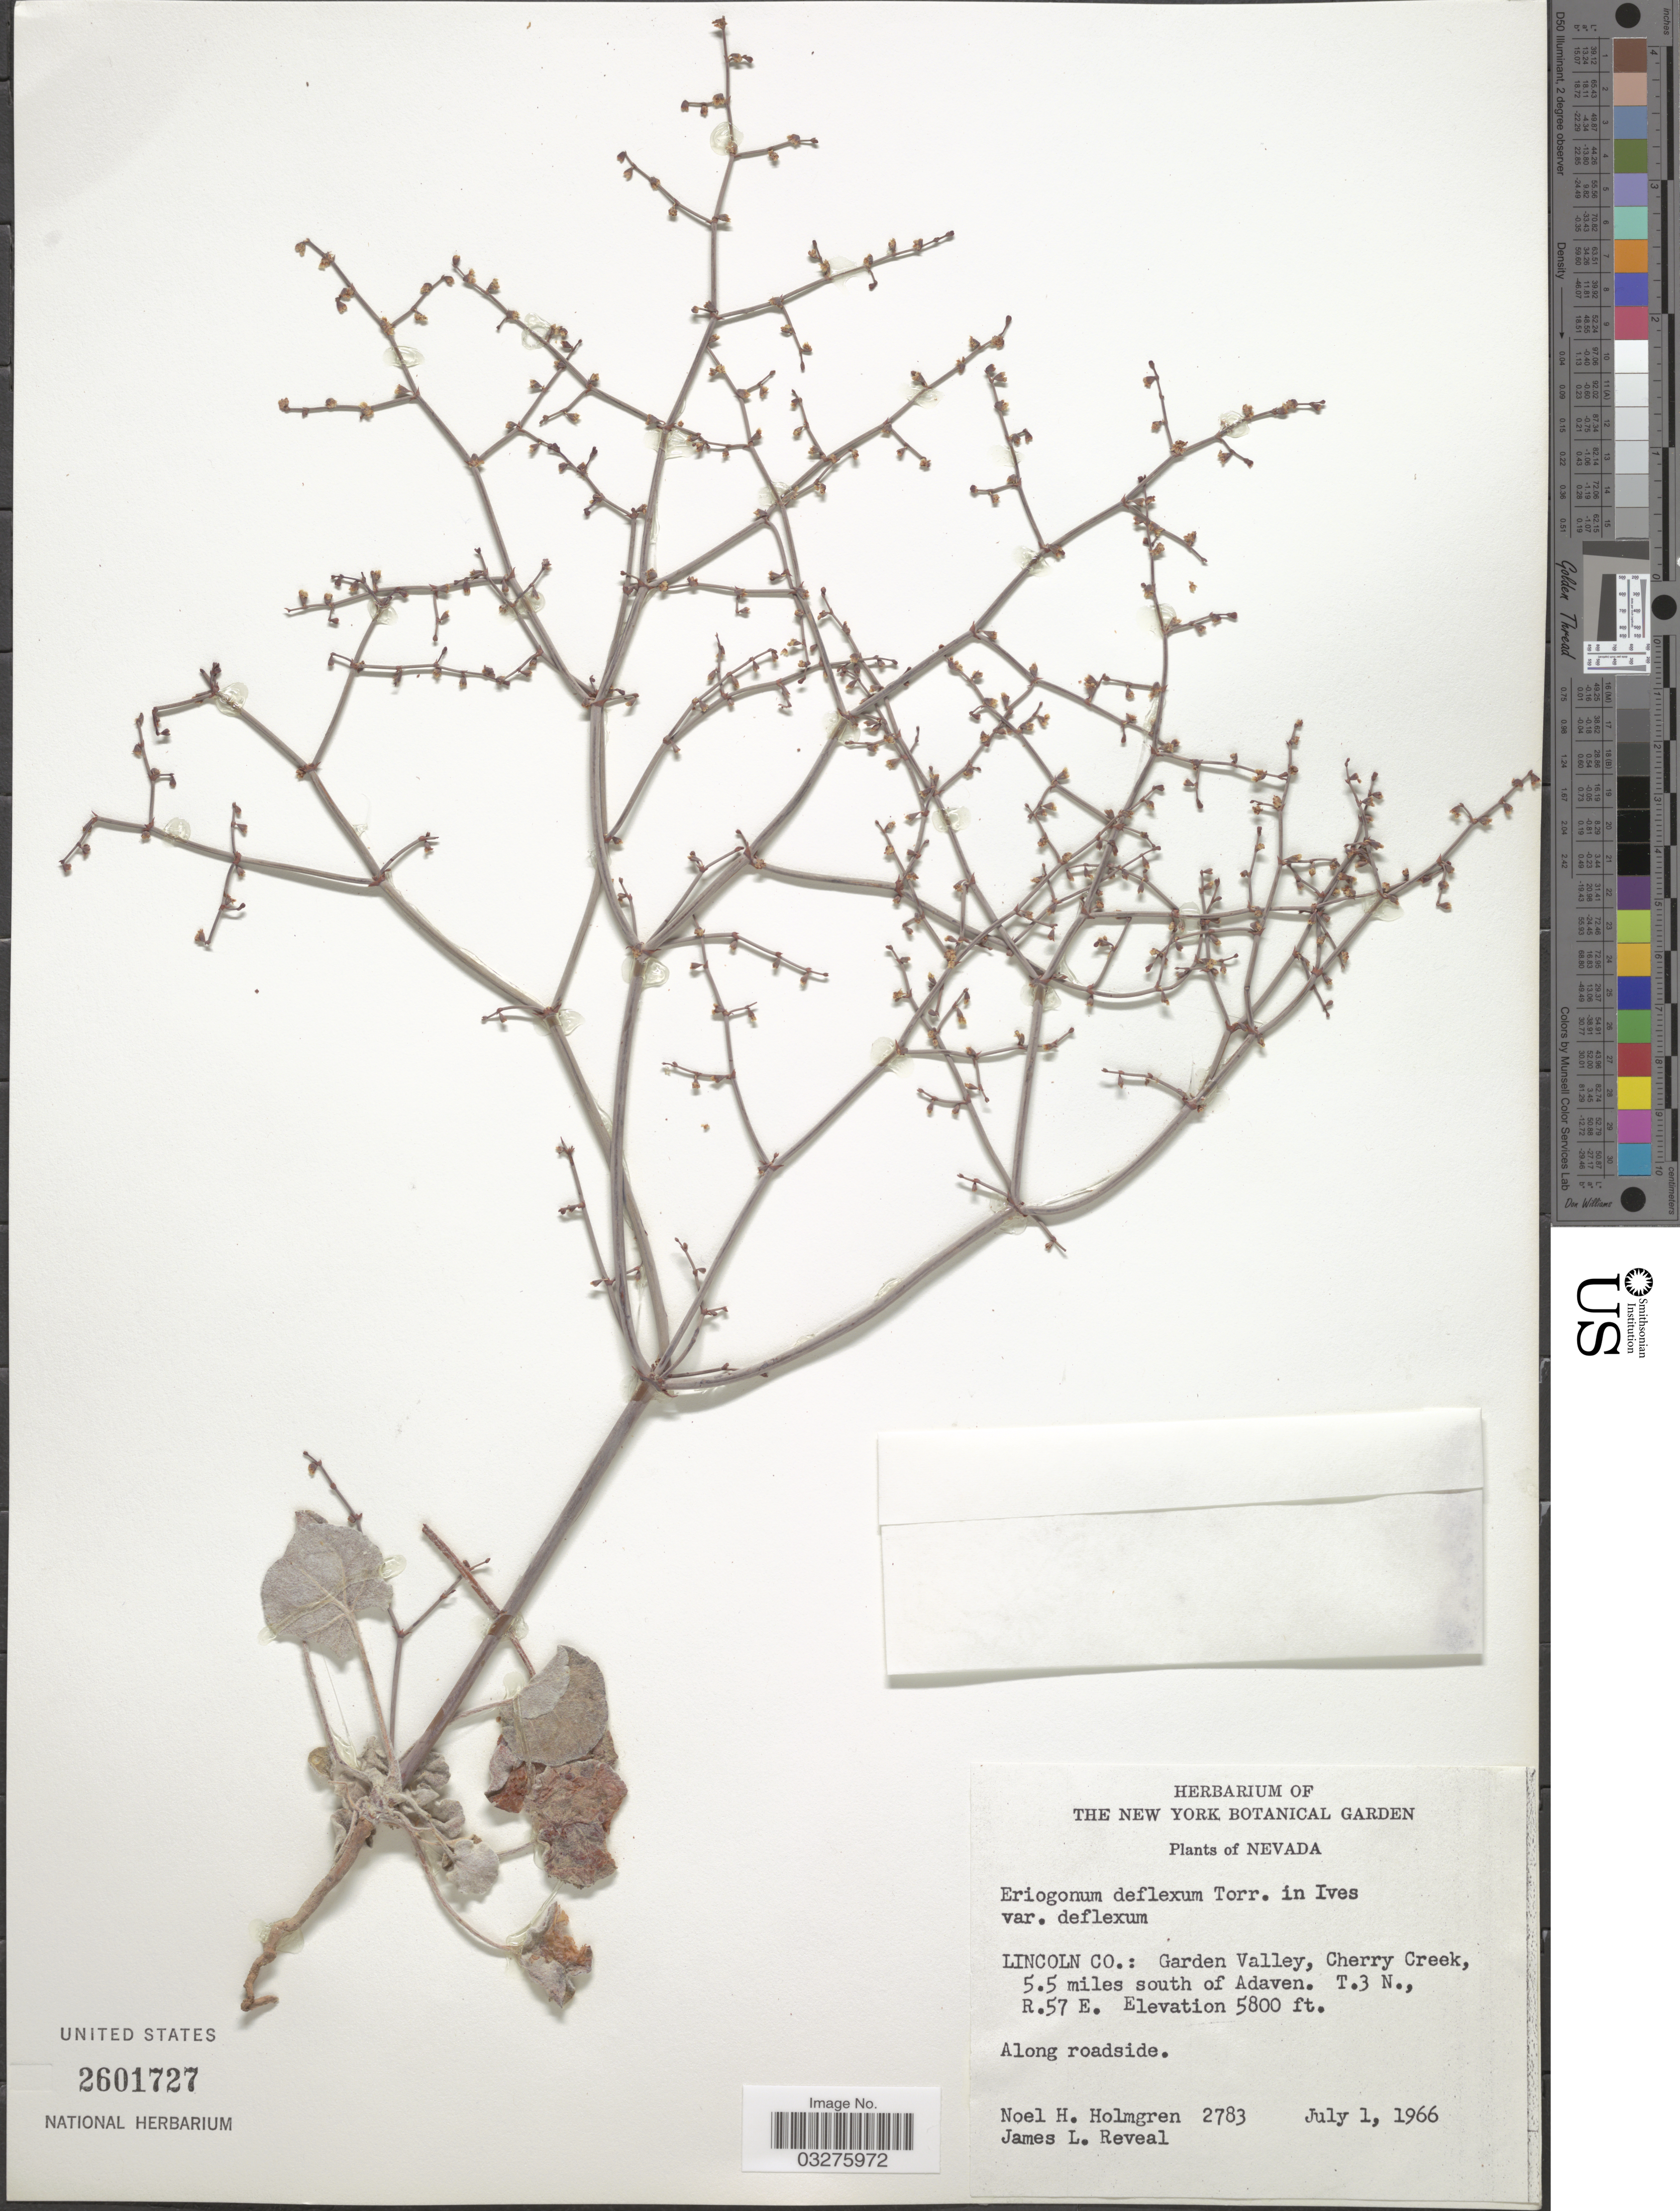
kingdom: Plantae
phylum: Tracheophyta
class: Magnoliopsida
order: Caryophyllales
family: Polygonaceae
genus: Eriogonum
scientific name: Eriogonum deflexum var. nevadense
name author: Reveal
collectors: N. H. Holmgren & J. L. Reveal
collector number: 2783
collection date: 1966-07-01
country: United States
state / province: Nevada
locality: Lincoln Co.: Garden Valley, Cherry Creek, 5.5 miles south of Adaven. T.3 N., R.57 E.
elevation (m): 1768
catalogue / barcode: US 2601727